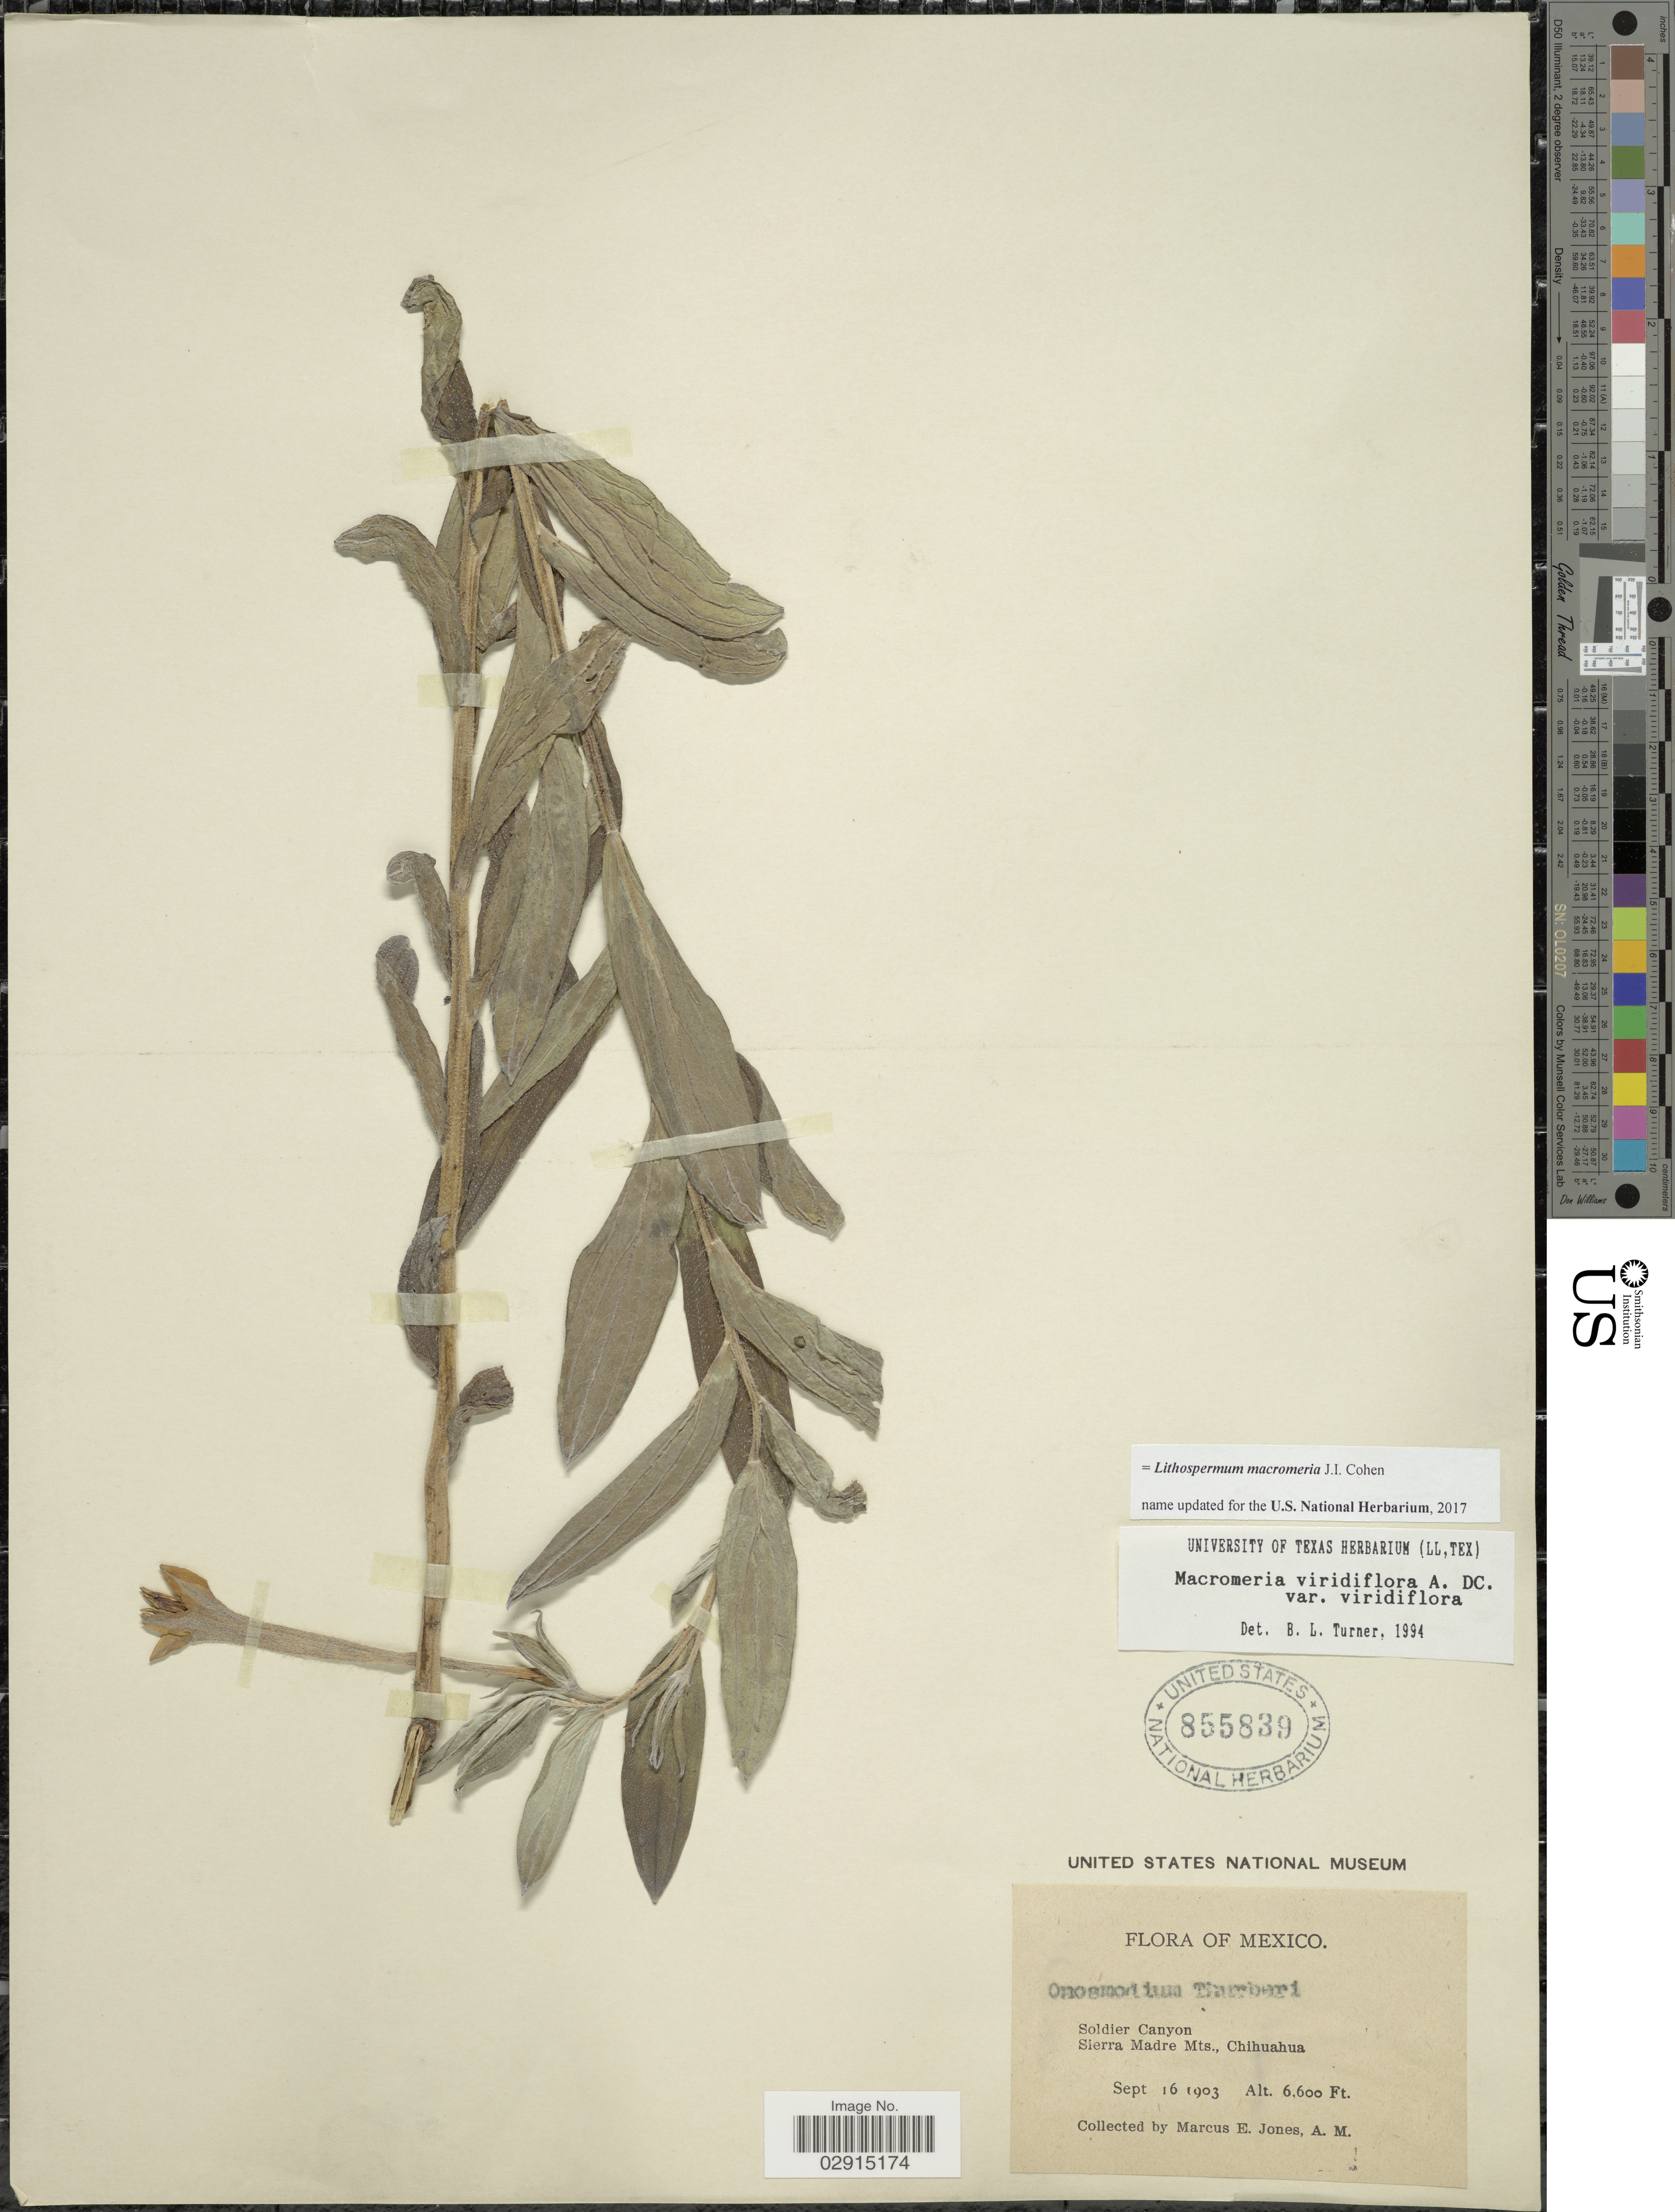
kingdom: Plantae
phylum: Tracheophyta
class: Magnoliopsida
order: Boraginales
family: Boraginaceae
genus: Lithospermum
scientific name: Lithospermum macromeria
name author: Cohen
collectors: M. E. Jones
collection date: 1903-09-16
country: Mexico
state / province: Chihuahua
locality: Soldier Canyon. Sierra Madre Mts.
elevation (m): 2012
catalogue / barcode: US 855839